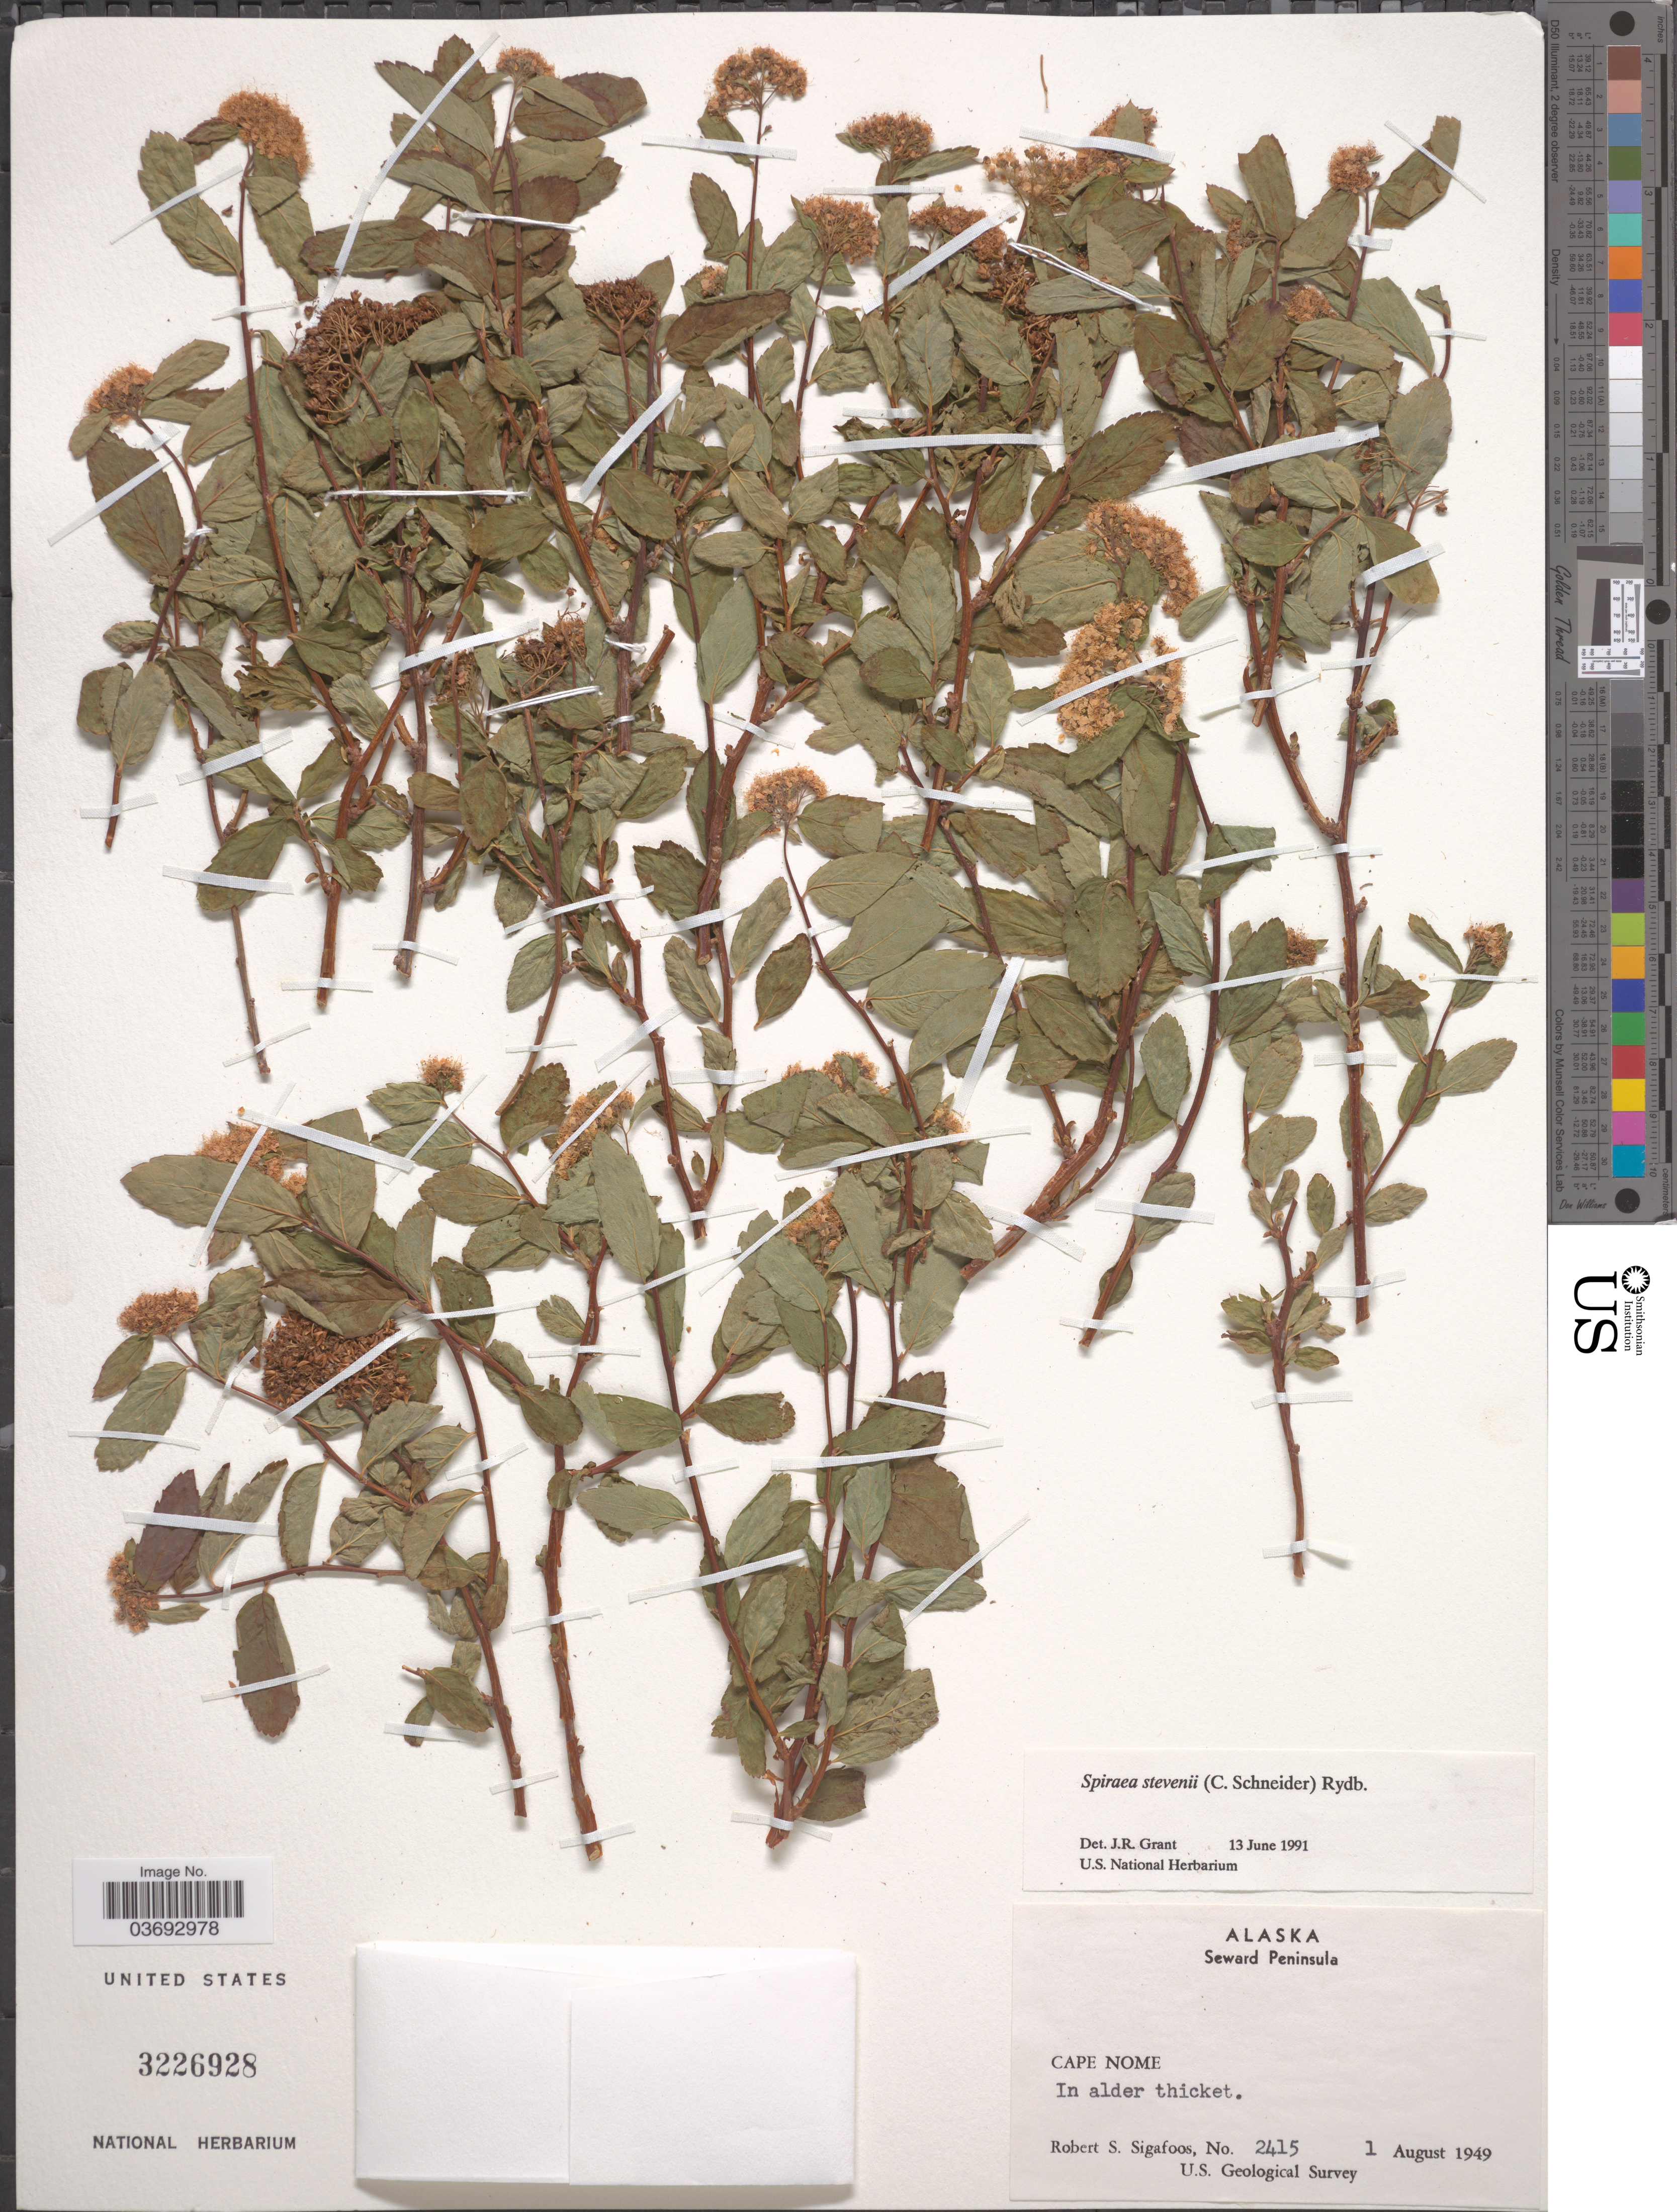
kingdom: Plantae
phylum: Tracheophyta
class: Magnoliopsida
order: Rosales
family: Rosaceae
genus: Spiraea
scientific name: Spiraea stevenii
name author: (C.K. Schneid.) Rydb.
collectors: R. Sigafoos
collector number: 2415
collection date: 1949-08-01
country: United States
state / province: Alaska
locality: Seward Peninsula. Cape Nome. In alder thicket.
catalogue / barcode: US 3226928